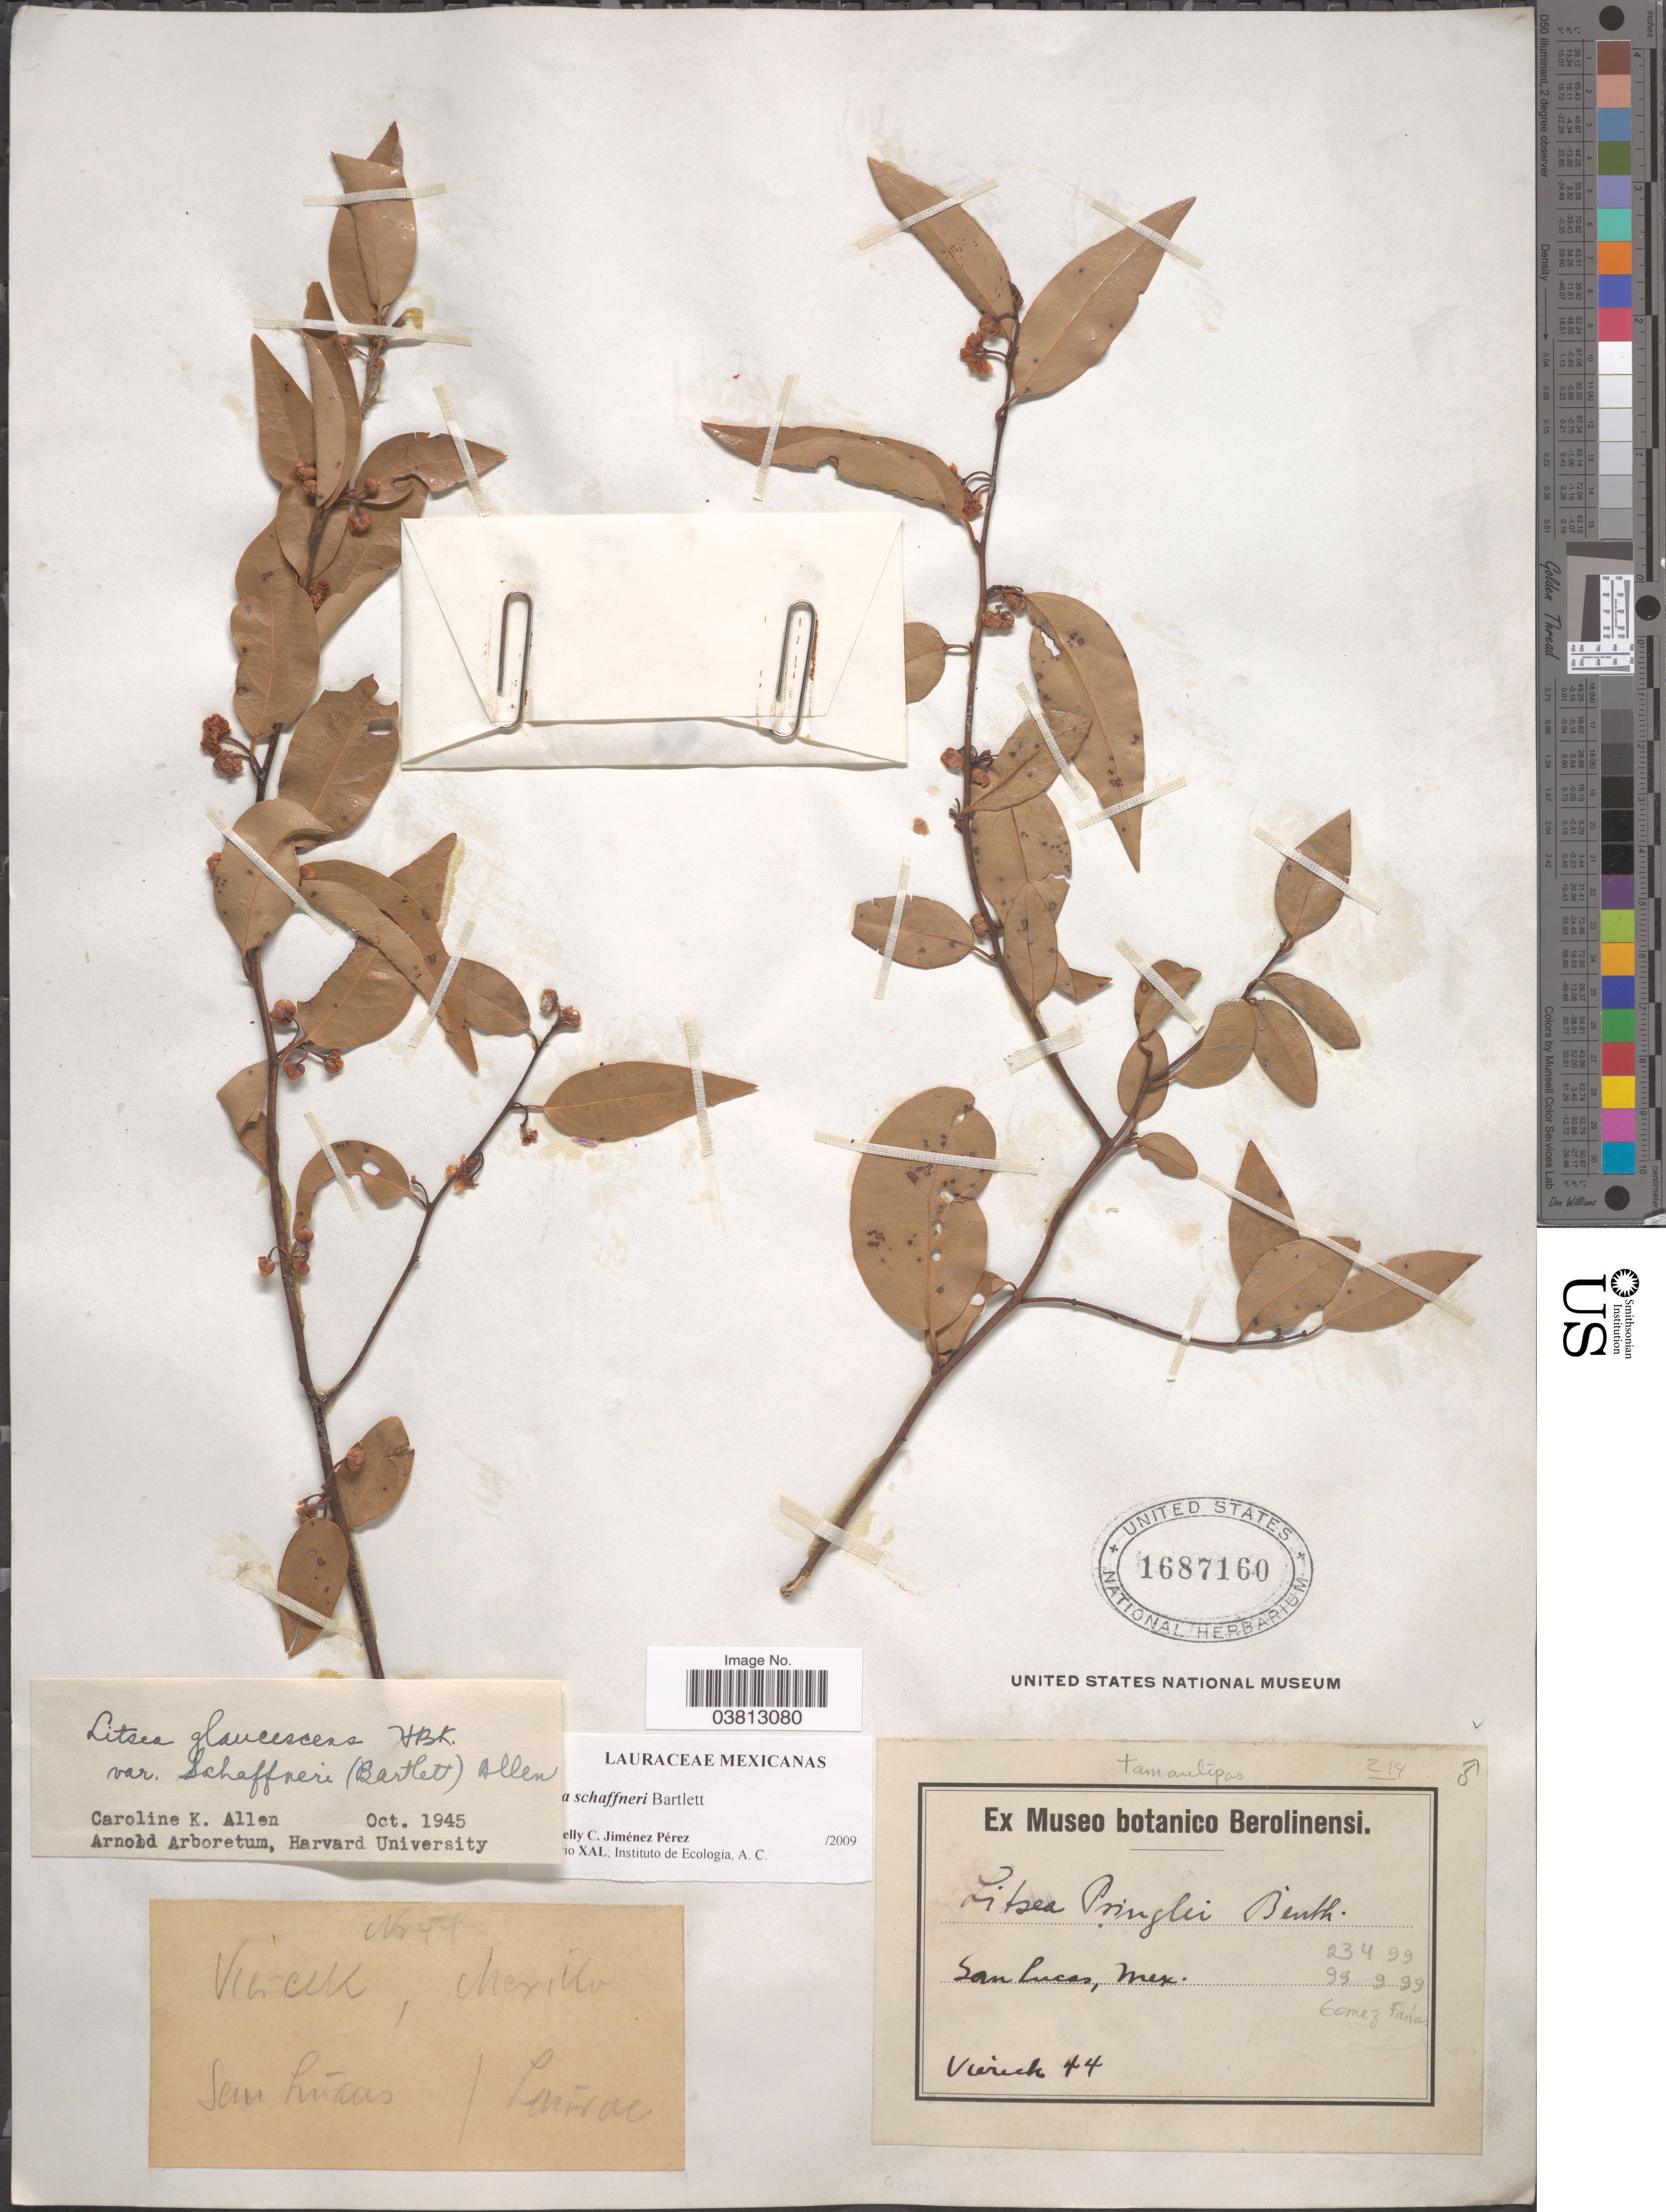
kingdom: Plantae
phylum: Tracheophyta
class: Magnoliopsida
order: Laurales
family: Lauraceae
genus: Litsea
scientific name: Litsea schaffneri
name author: Bartlett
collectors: -. Viereck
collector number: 44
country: Mexico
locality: San Lucas.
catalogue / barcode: US 1687160